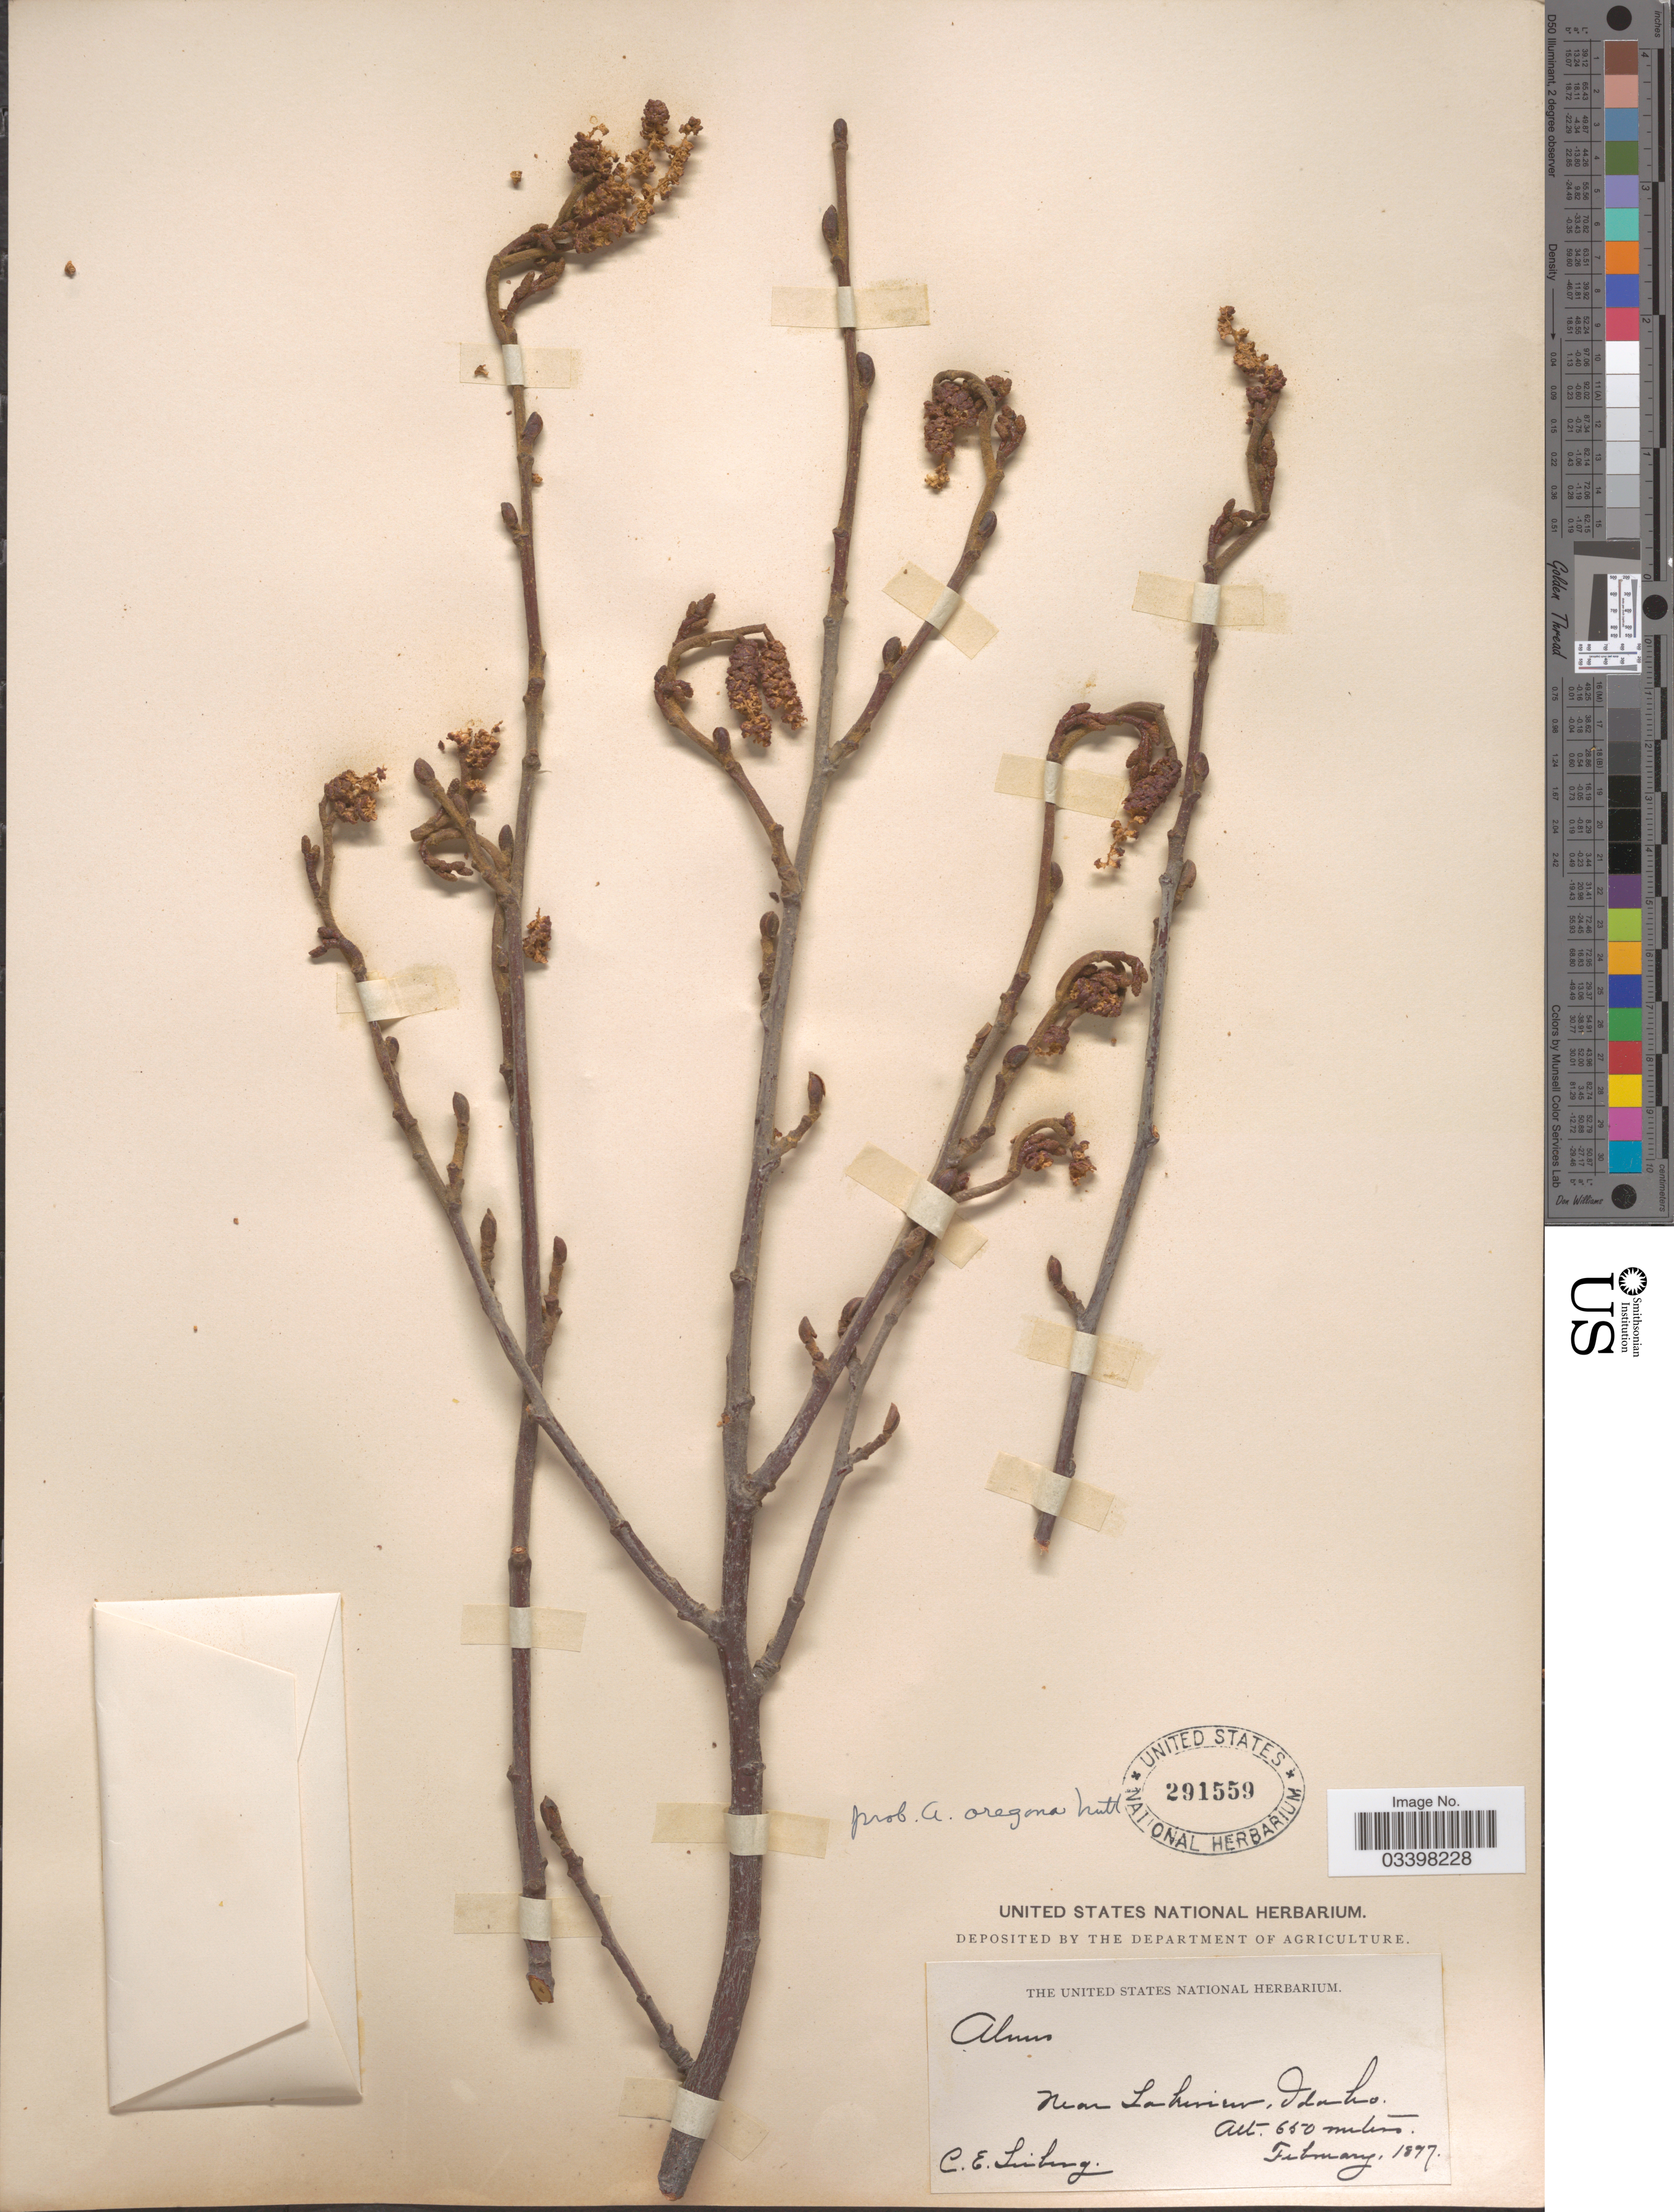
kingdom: Plantae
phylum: Tracheophyta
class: Magnoliopsida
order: Fagales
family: Betulaceae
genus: Alnus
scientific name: Alnus rubra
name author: Bong.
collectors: C. Leiberg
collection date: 1897-02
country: United States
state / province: Idaho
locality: Near Lakeview.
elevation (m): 650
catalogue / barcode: US 291559